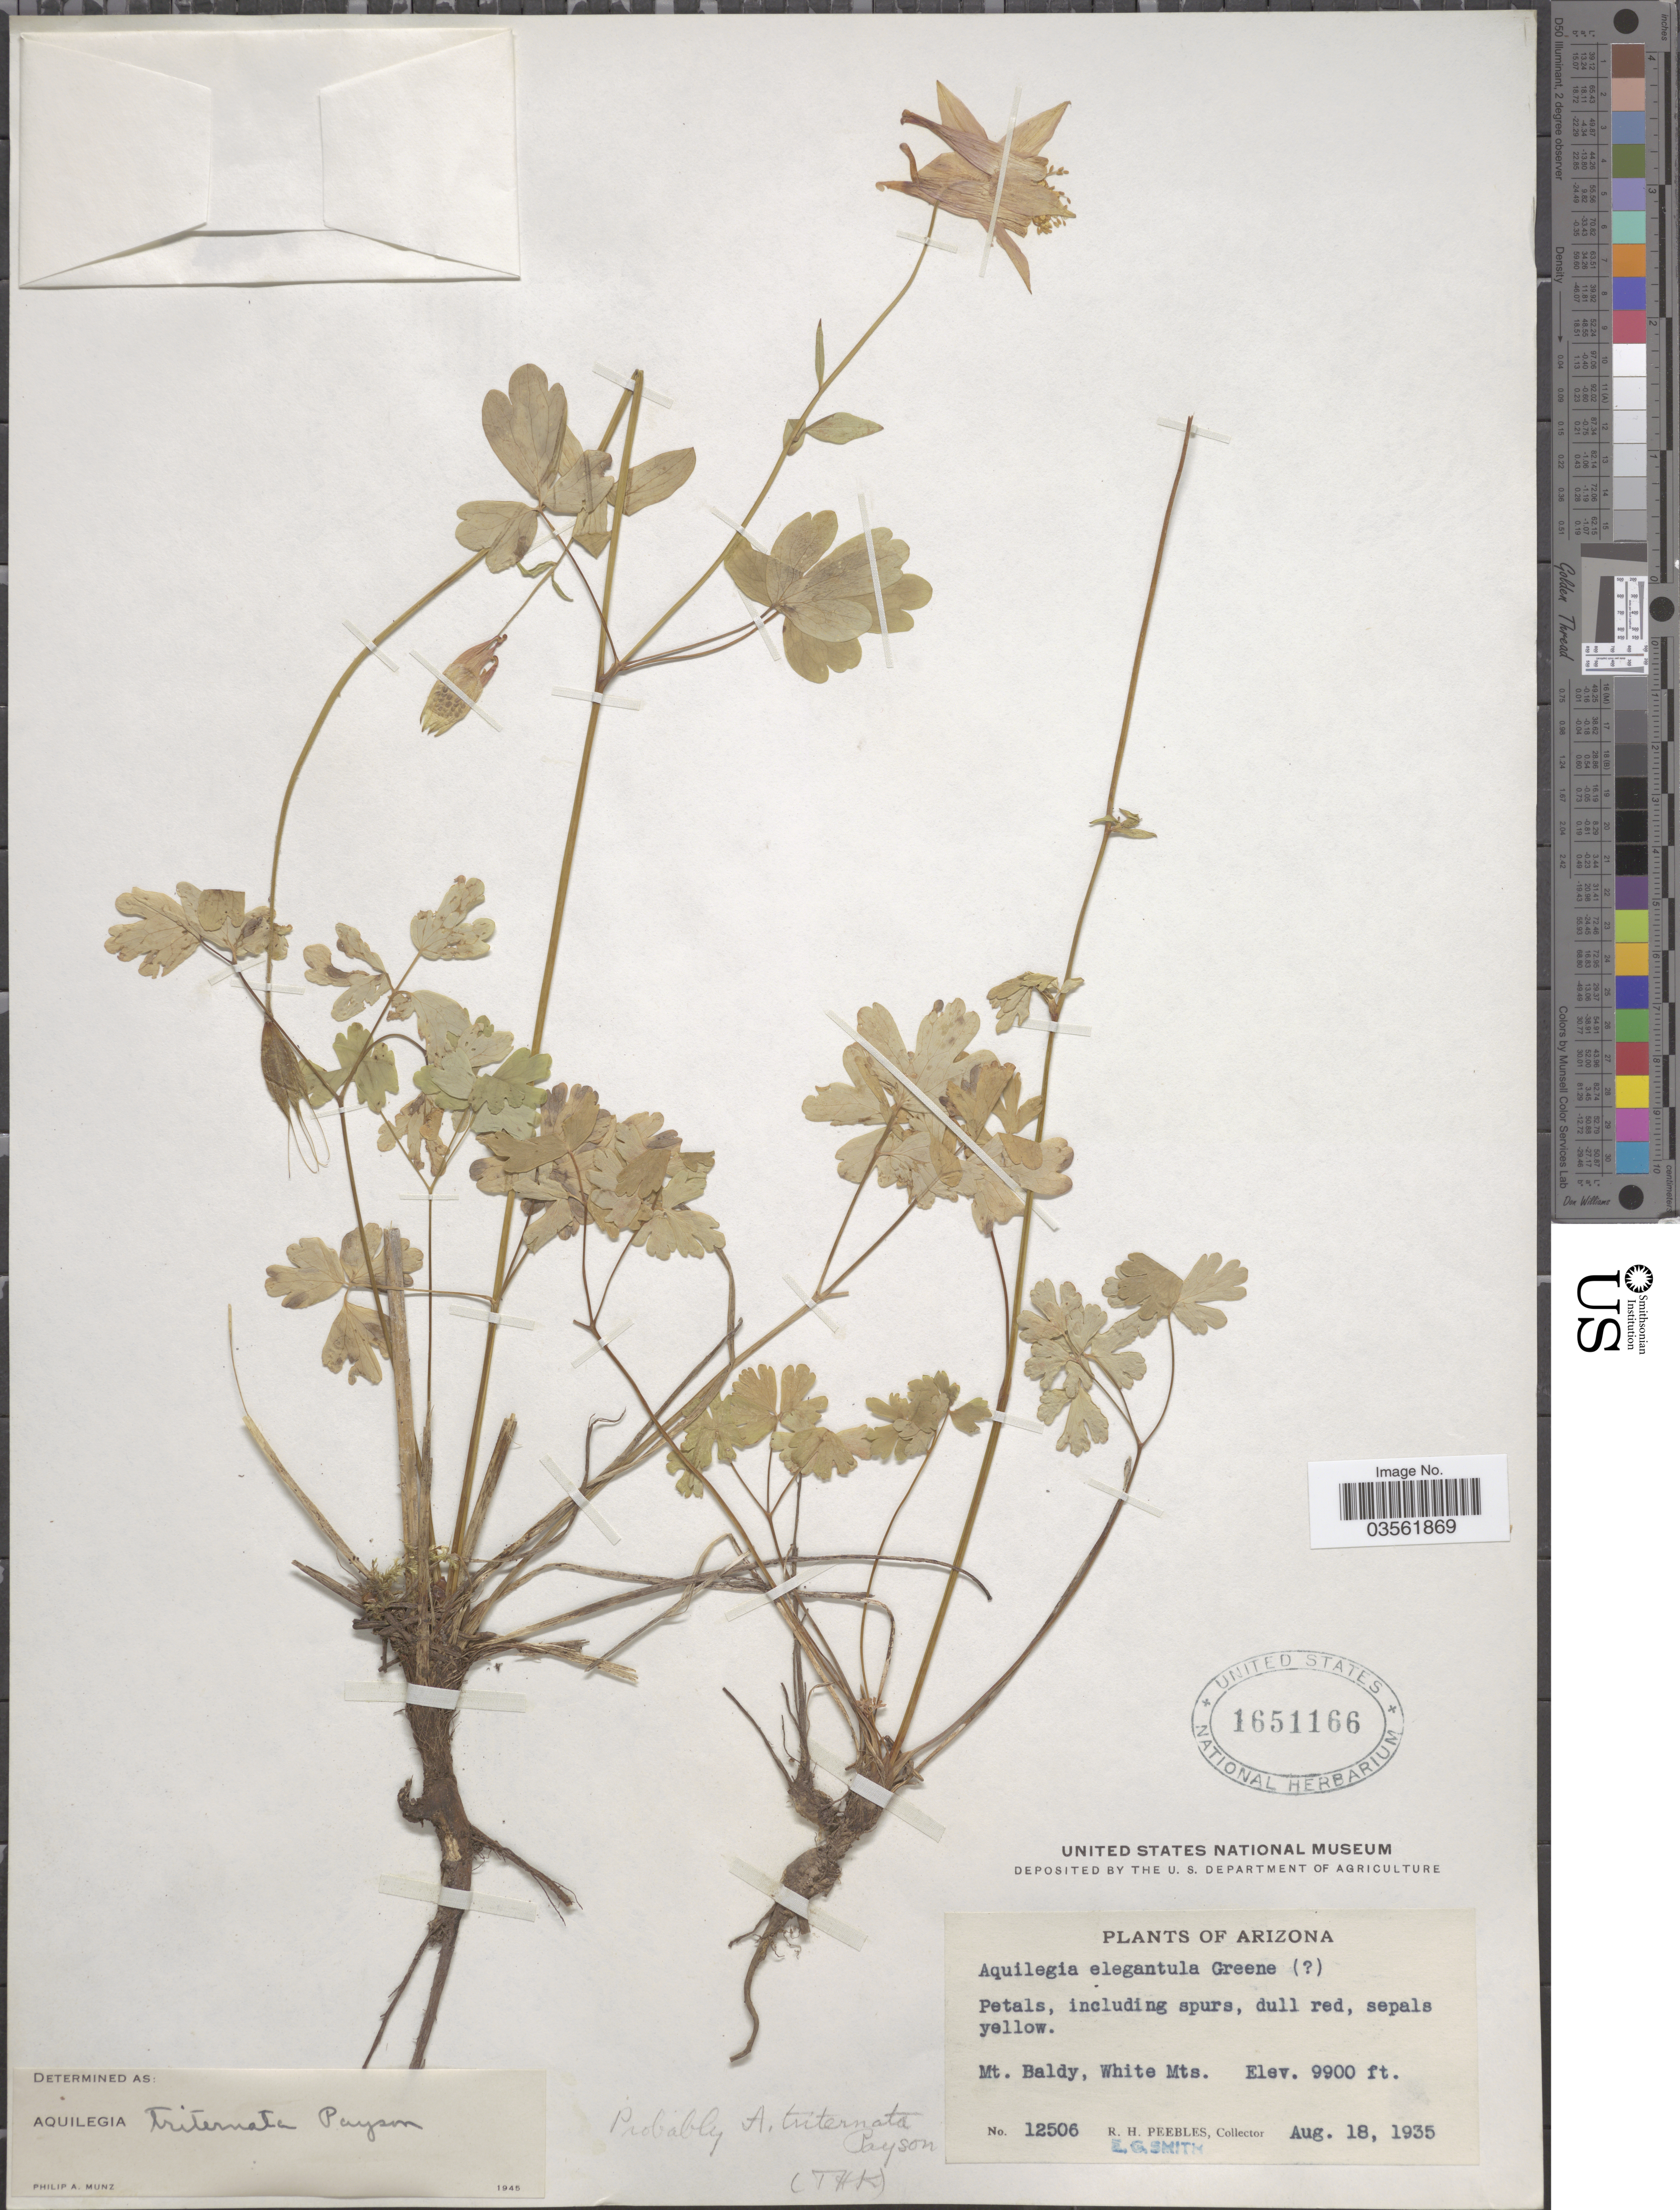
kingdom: Plantae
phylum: Tracheophyta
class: Magnoliopsida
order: Ranunculales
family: Ranunculaceae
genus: Aquilegia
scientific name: Aquilegia triternata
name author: Payson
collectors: R. H. Peebles & E. G. Smith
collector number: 12506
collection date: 1935-08-18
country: United States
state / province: Arizona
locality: Mt. Baldy, White Mts.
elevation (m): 3018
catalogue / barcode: US 1651166